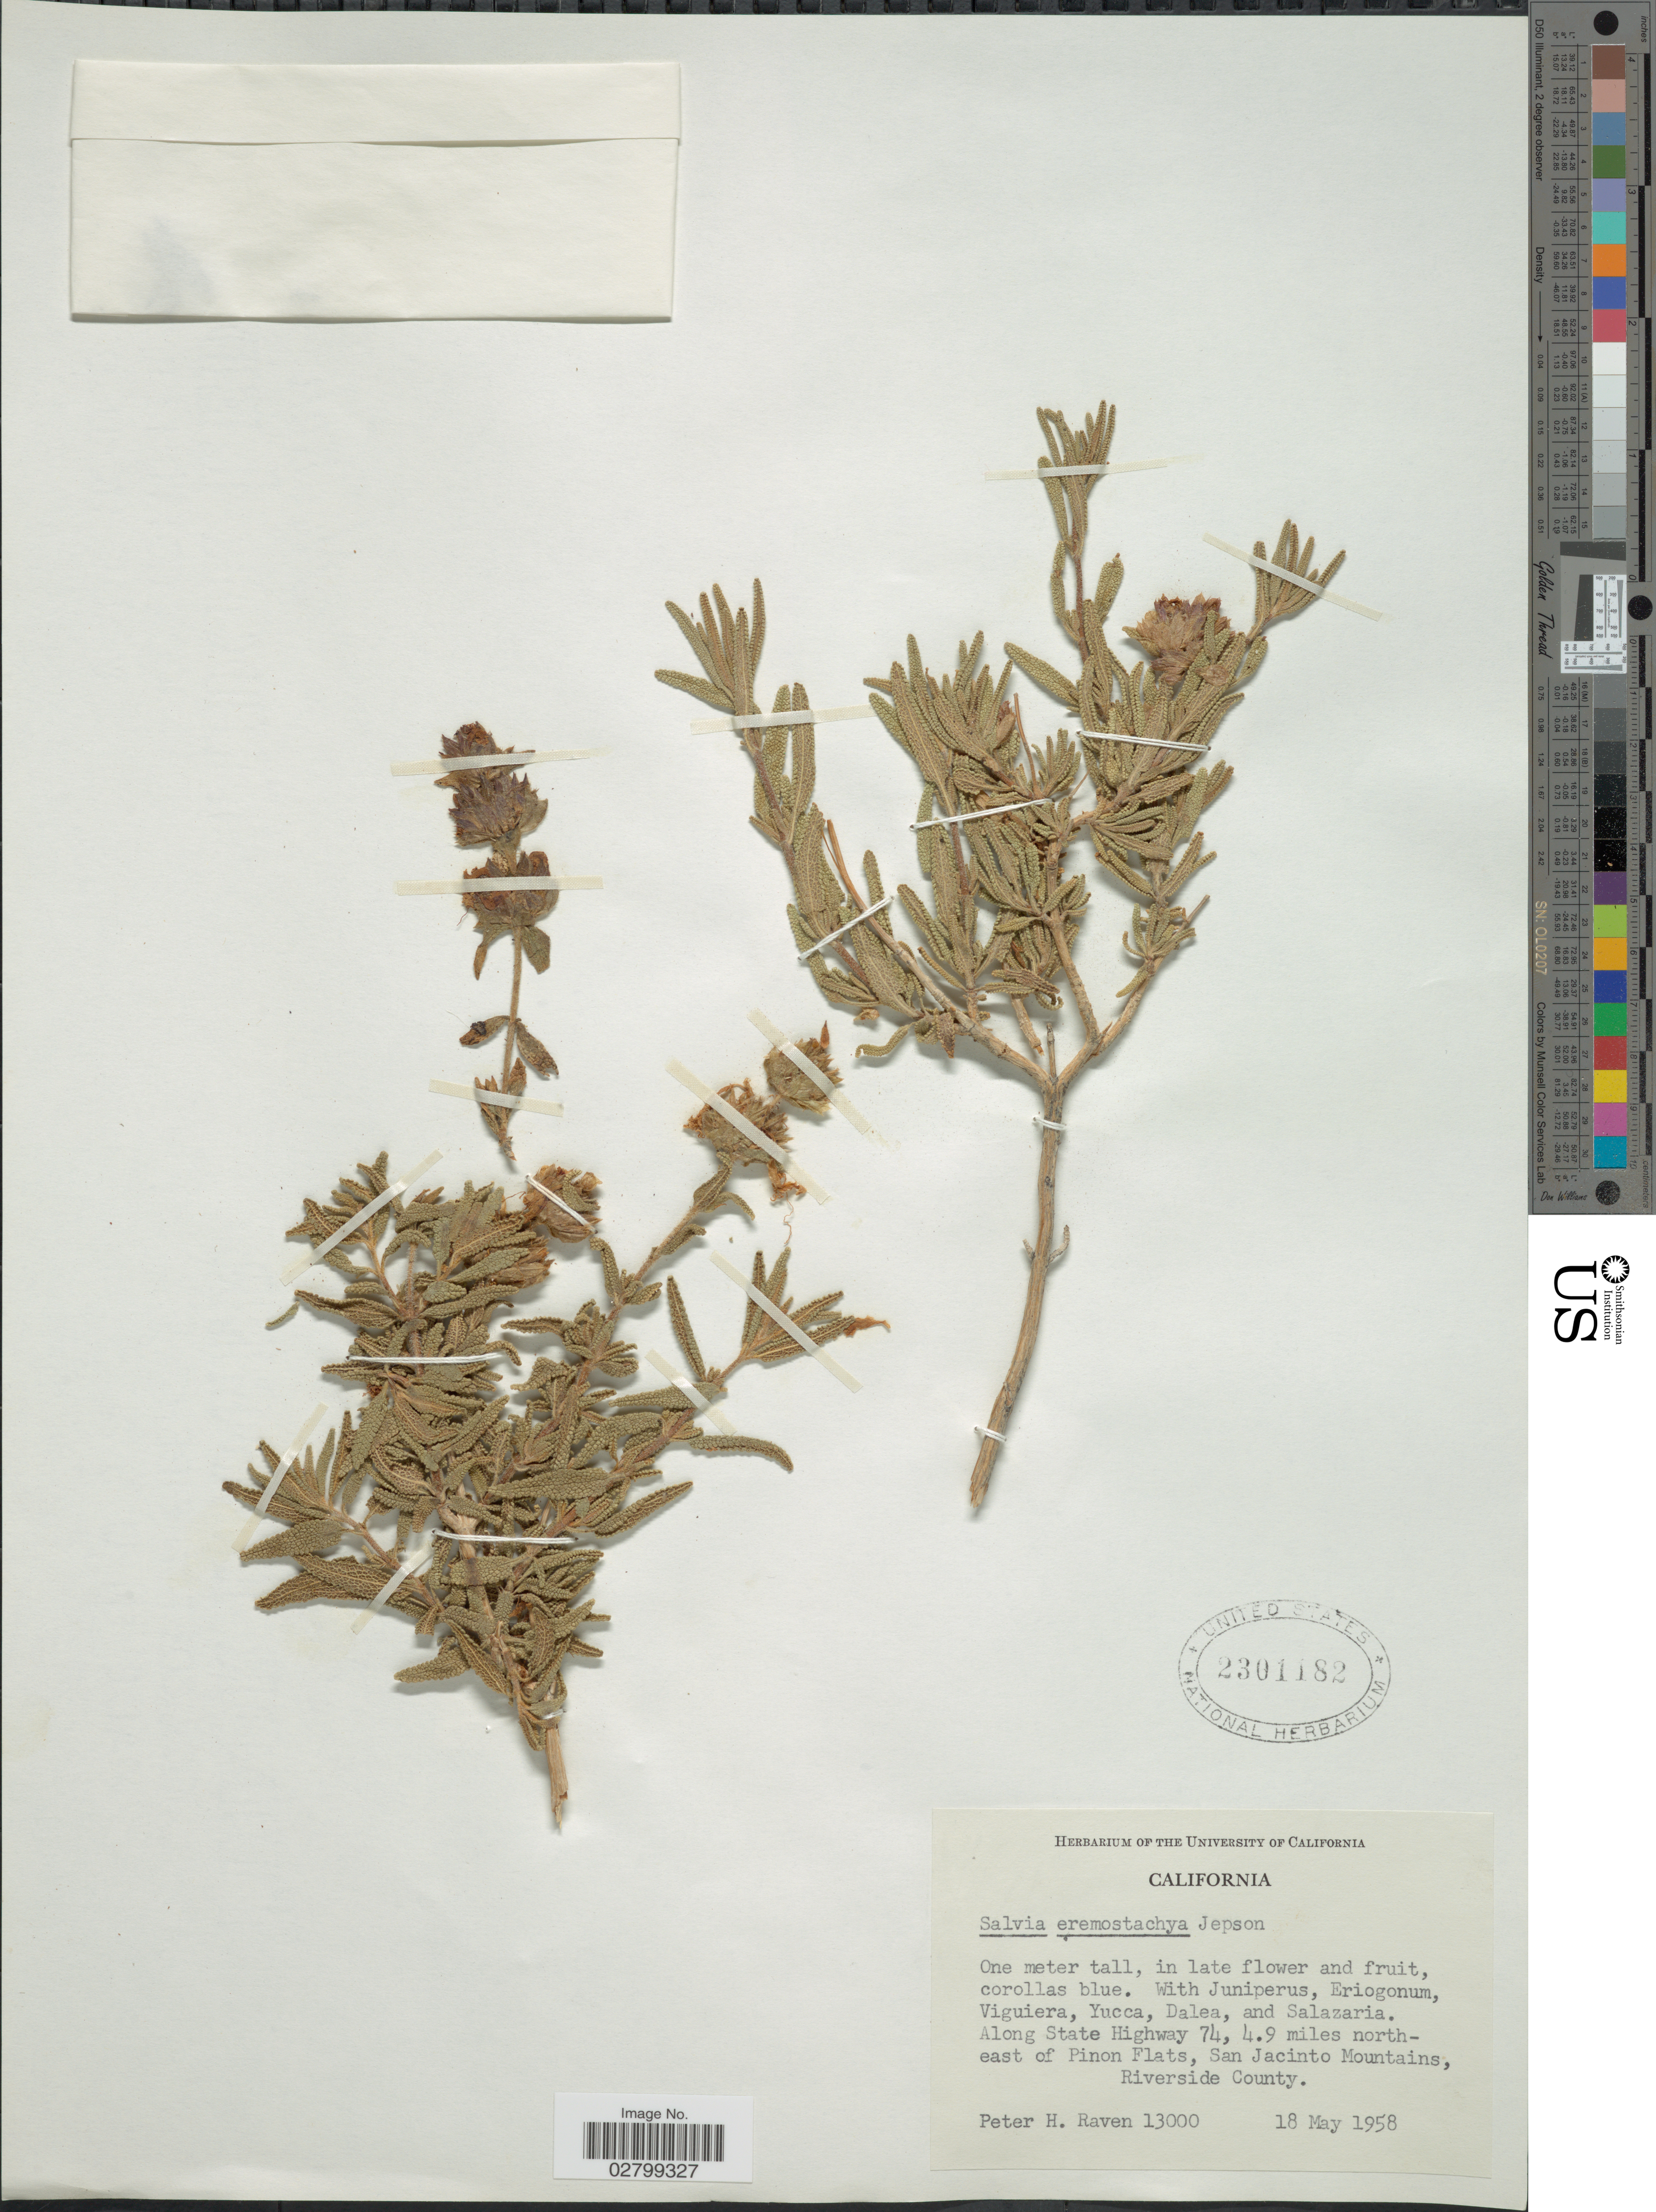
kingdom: Plantae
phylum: Tracheophyta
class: Magnoliopsida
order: Lamiales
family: Lamiaceae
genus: Salvia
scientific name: Salvia eremostachya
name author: Jeps.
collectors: P. Raven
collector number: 13000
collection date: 1958-05-18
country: United States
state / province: California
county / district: Riverside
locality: Along State Highway 74, 4.9 miles northeast of Pinon Flats, San Jacinto Mountains, Riverside County.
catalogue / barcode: US 2301182